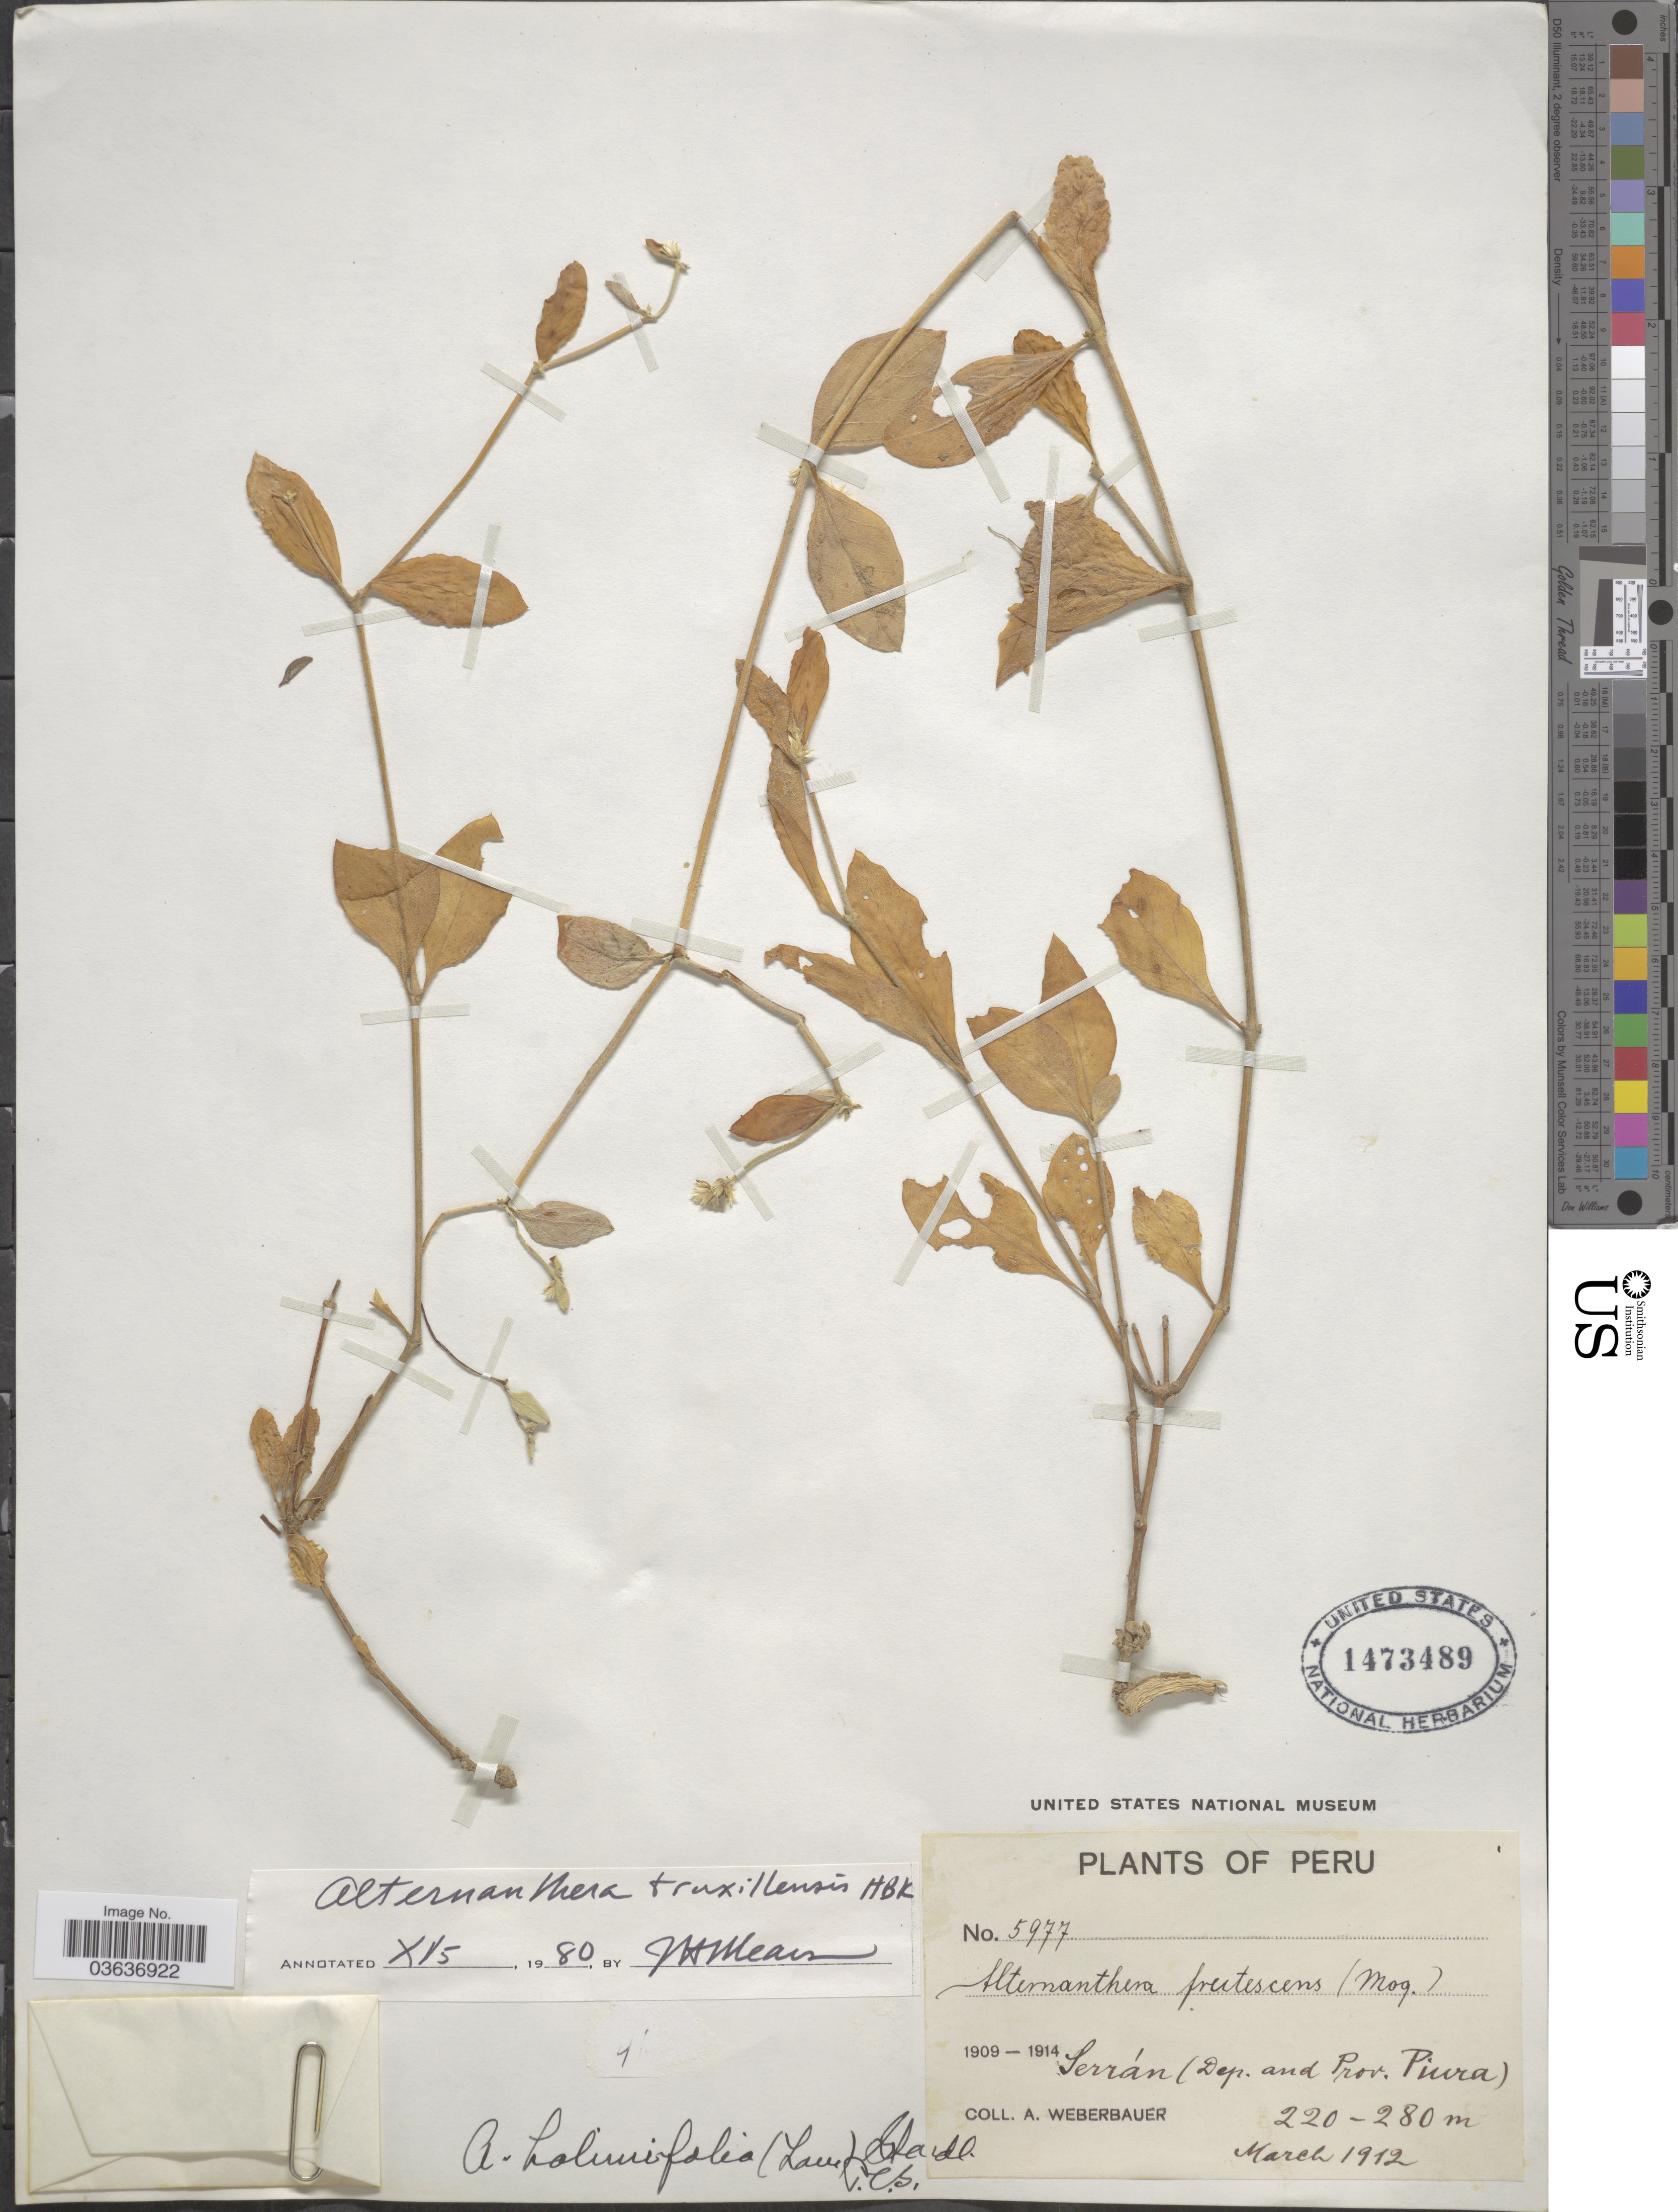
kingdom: Plantae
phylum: Tracheophyta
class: Magnoliopsida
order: Caryophyllales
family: Amaranthaceae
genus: Alternanthera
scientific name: Alternanthera truxillensis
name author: Kunth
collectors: A. Weberbauer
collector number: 5977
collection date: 1912-03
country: Peru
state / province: Piura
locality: Serrán (Dep. and Prov. Piura).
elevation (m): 220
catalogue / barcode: US 1473489